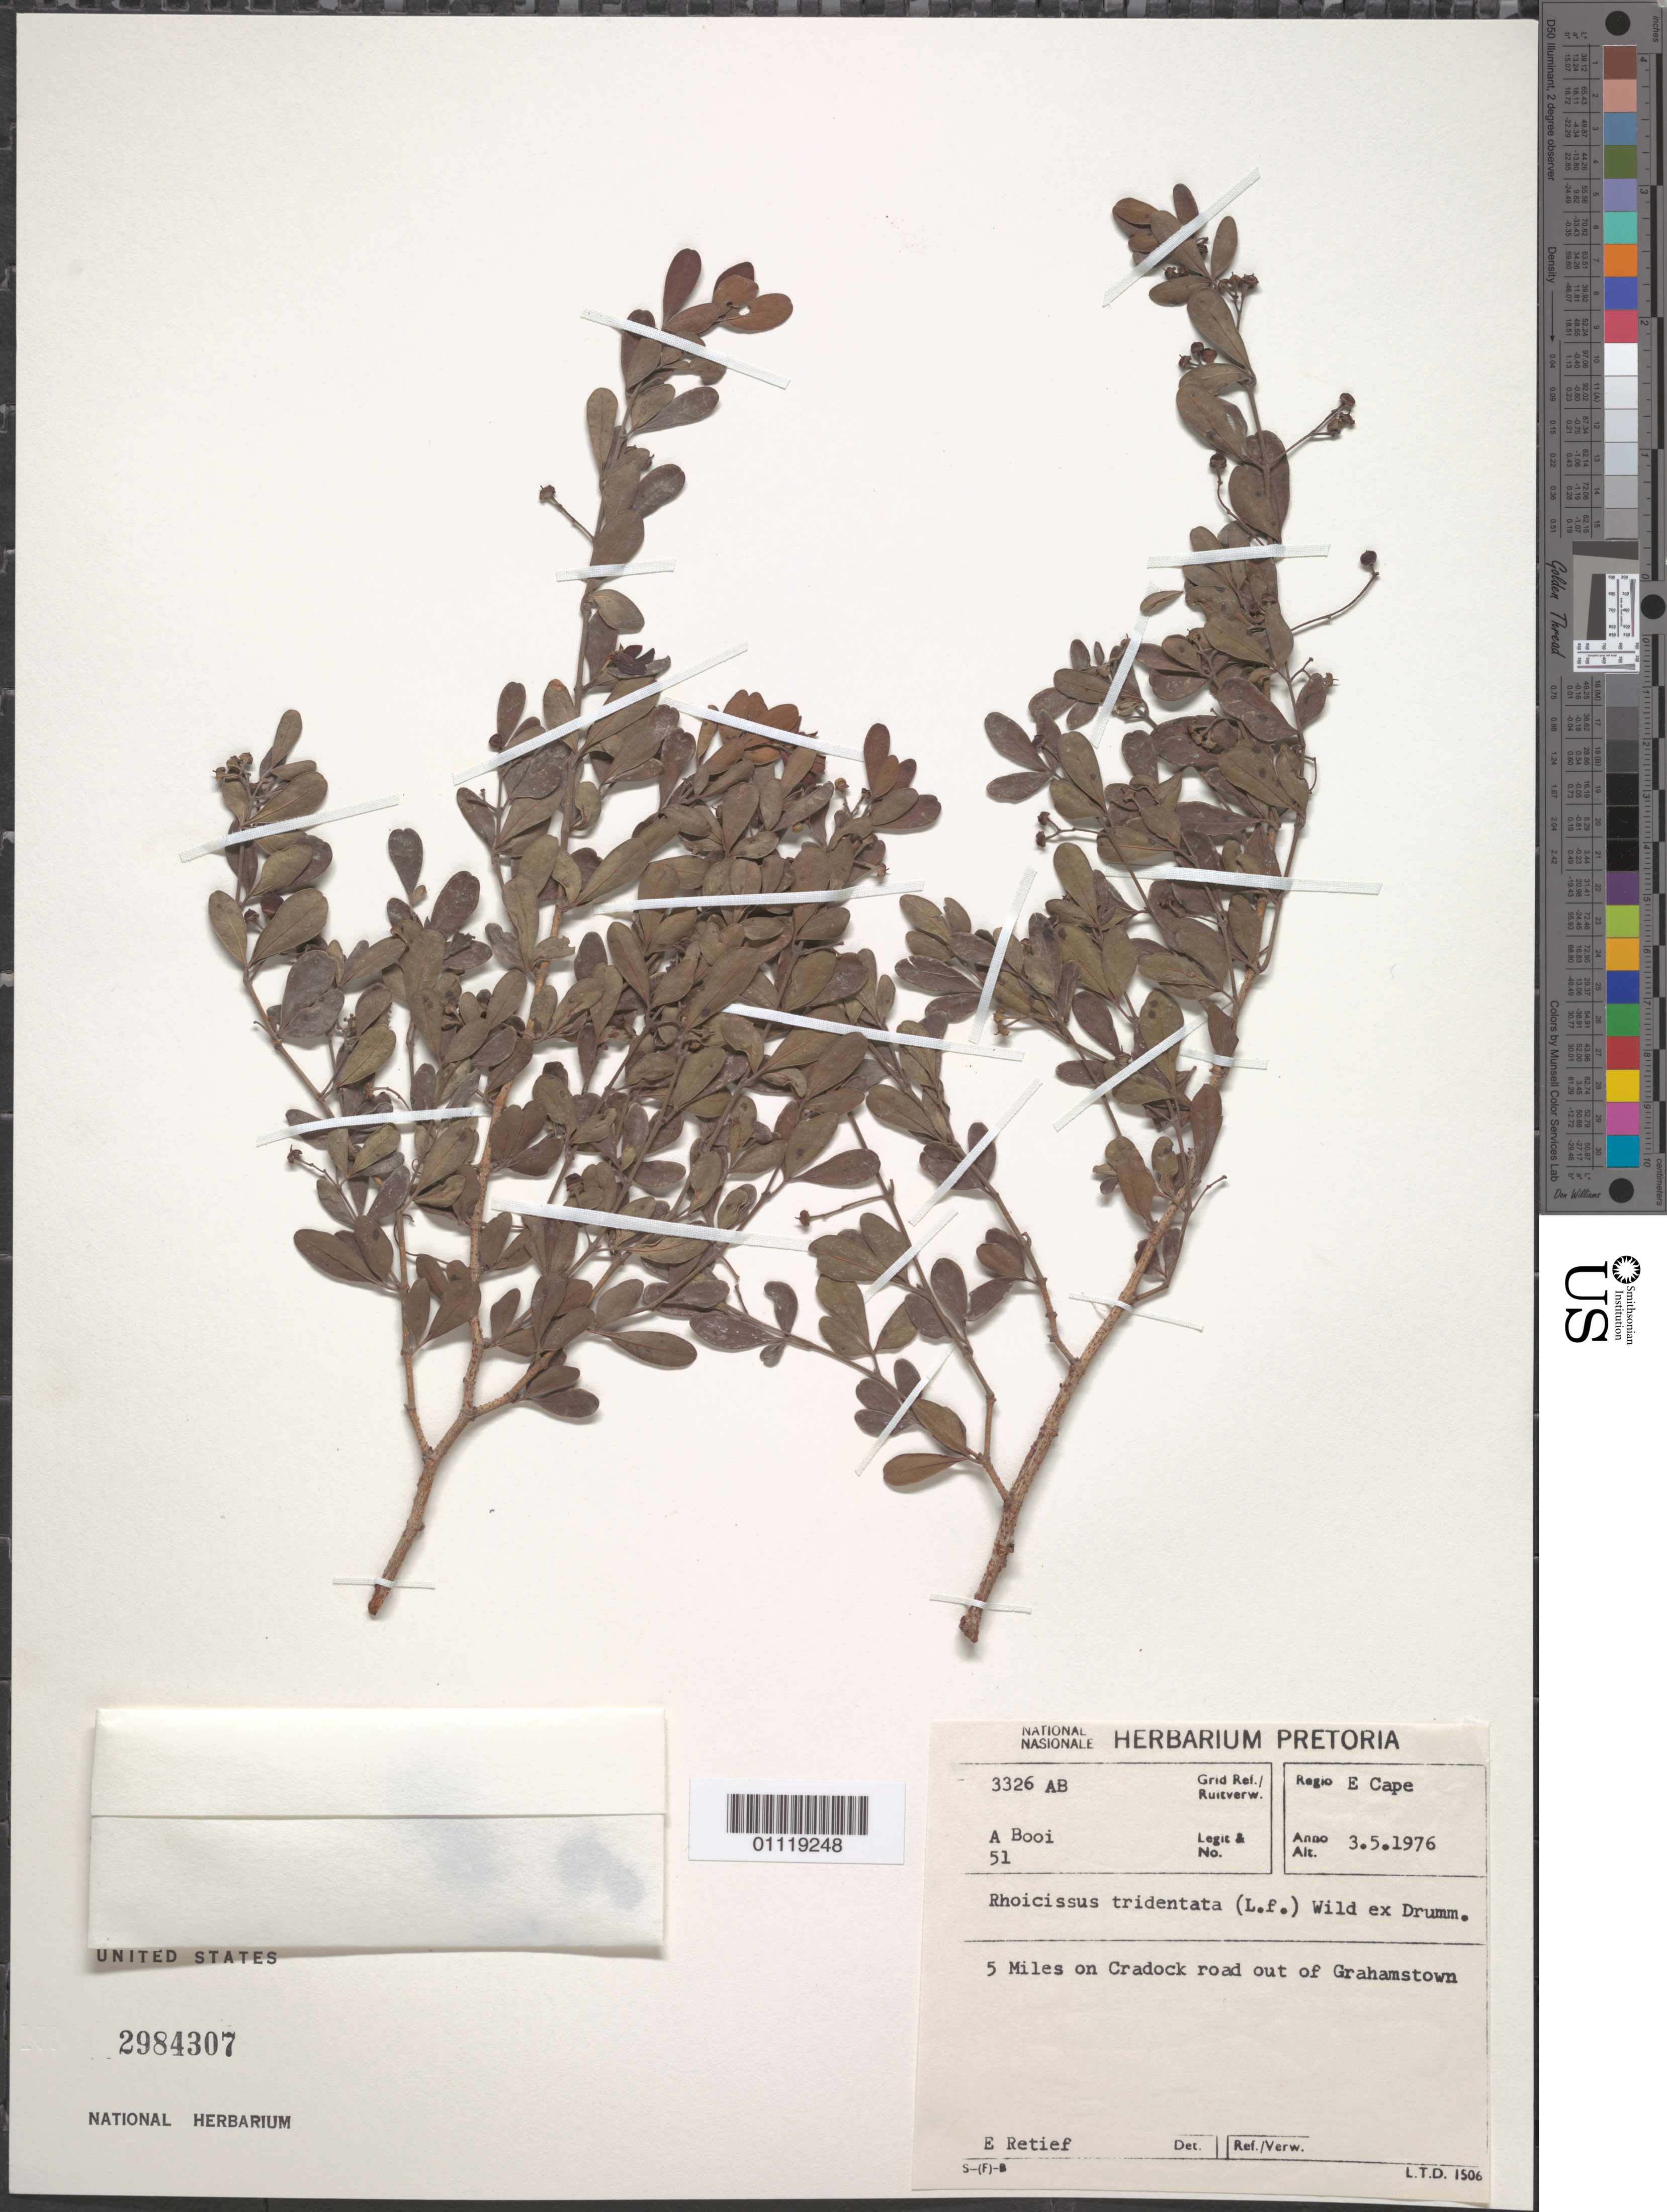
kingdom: Plantae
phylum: Tracheophyta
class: Magnoliopsida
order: Vitales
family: Vitaceae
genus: Rhoicissus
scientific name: Rhoicissus tridentata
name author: (L. f.) Wild & R.B. Drumm.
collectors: University of Pretoria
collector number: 51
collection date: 1976-05-03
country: South Africa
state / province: Eastern Cape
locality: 5 mi on Cradock road out of Grahamstown.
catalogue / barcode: US 2984307